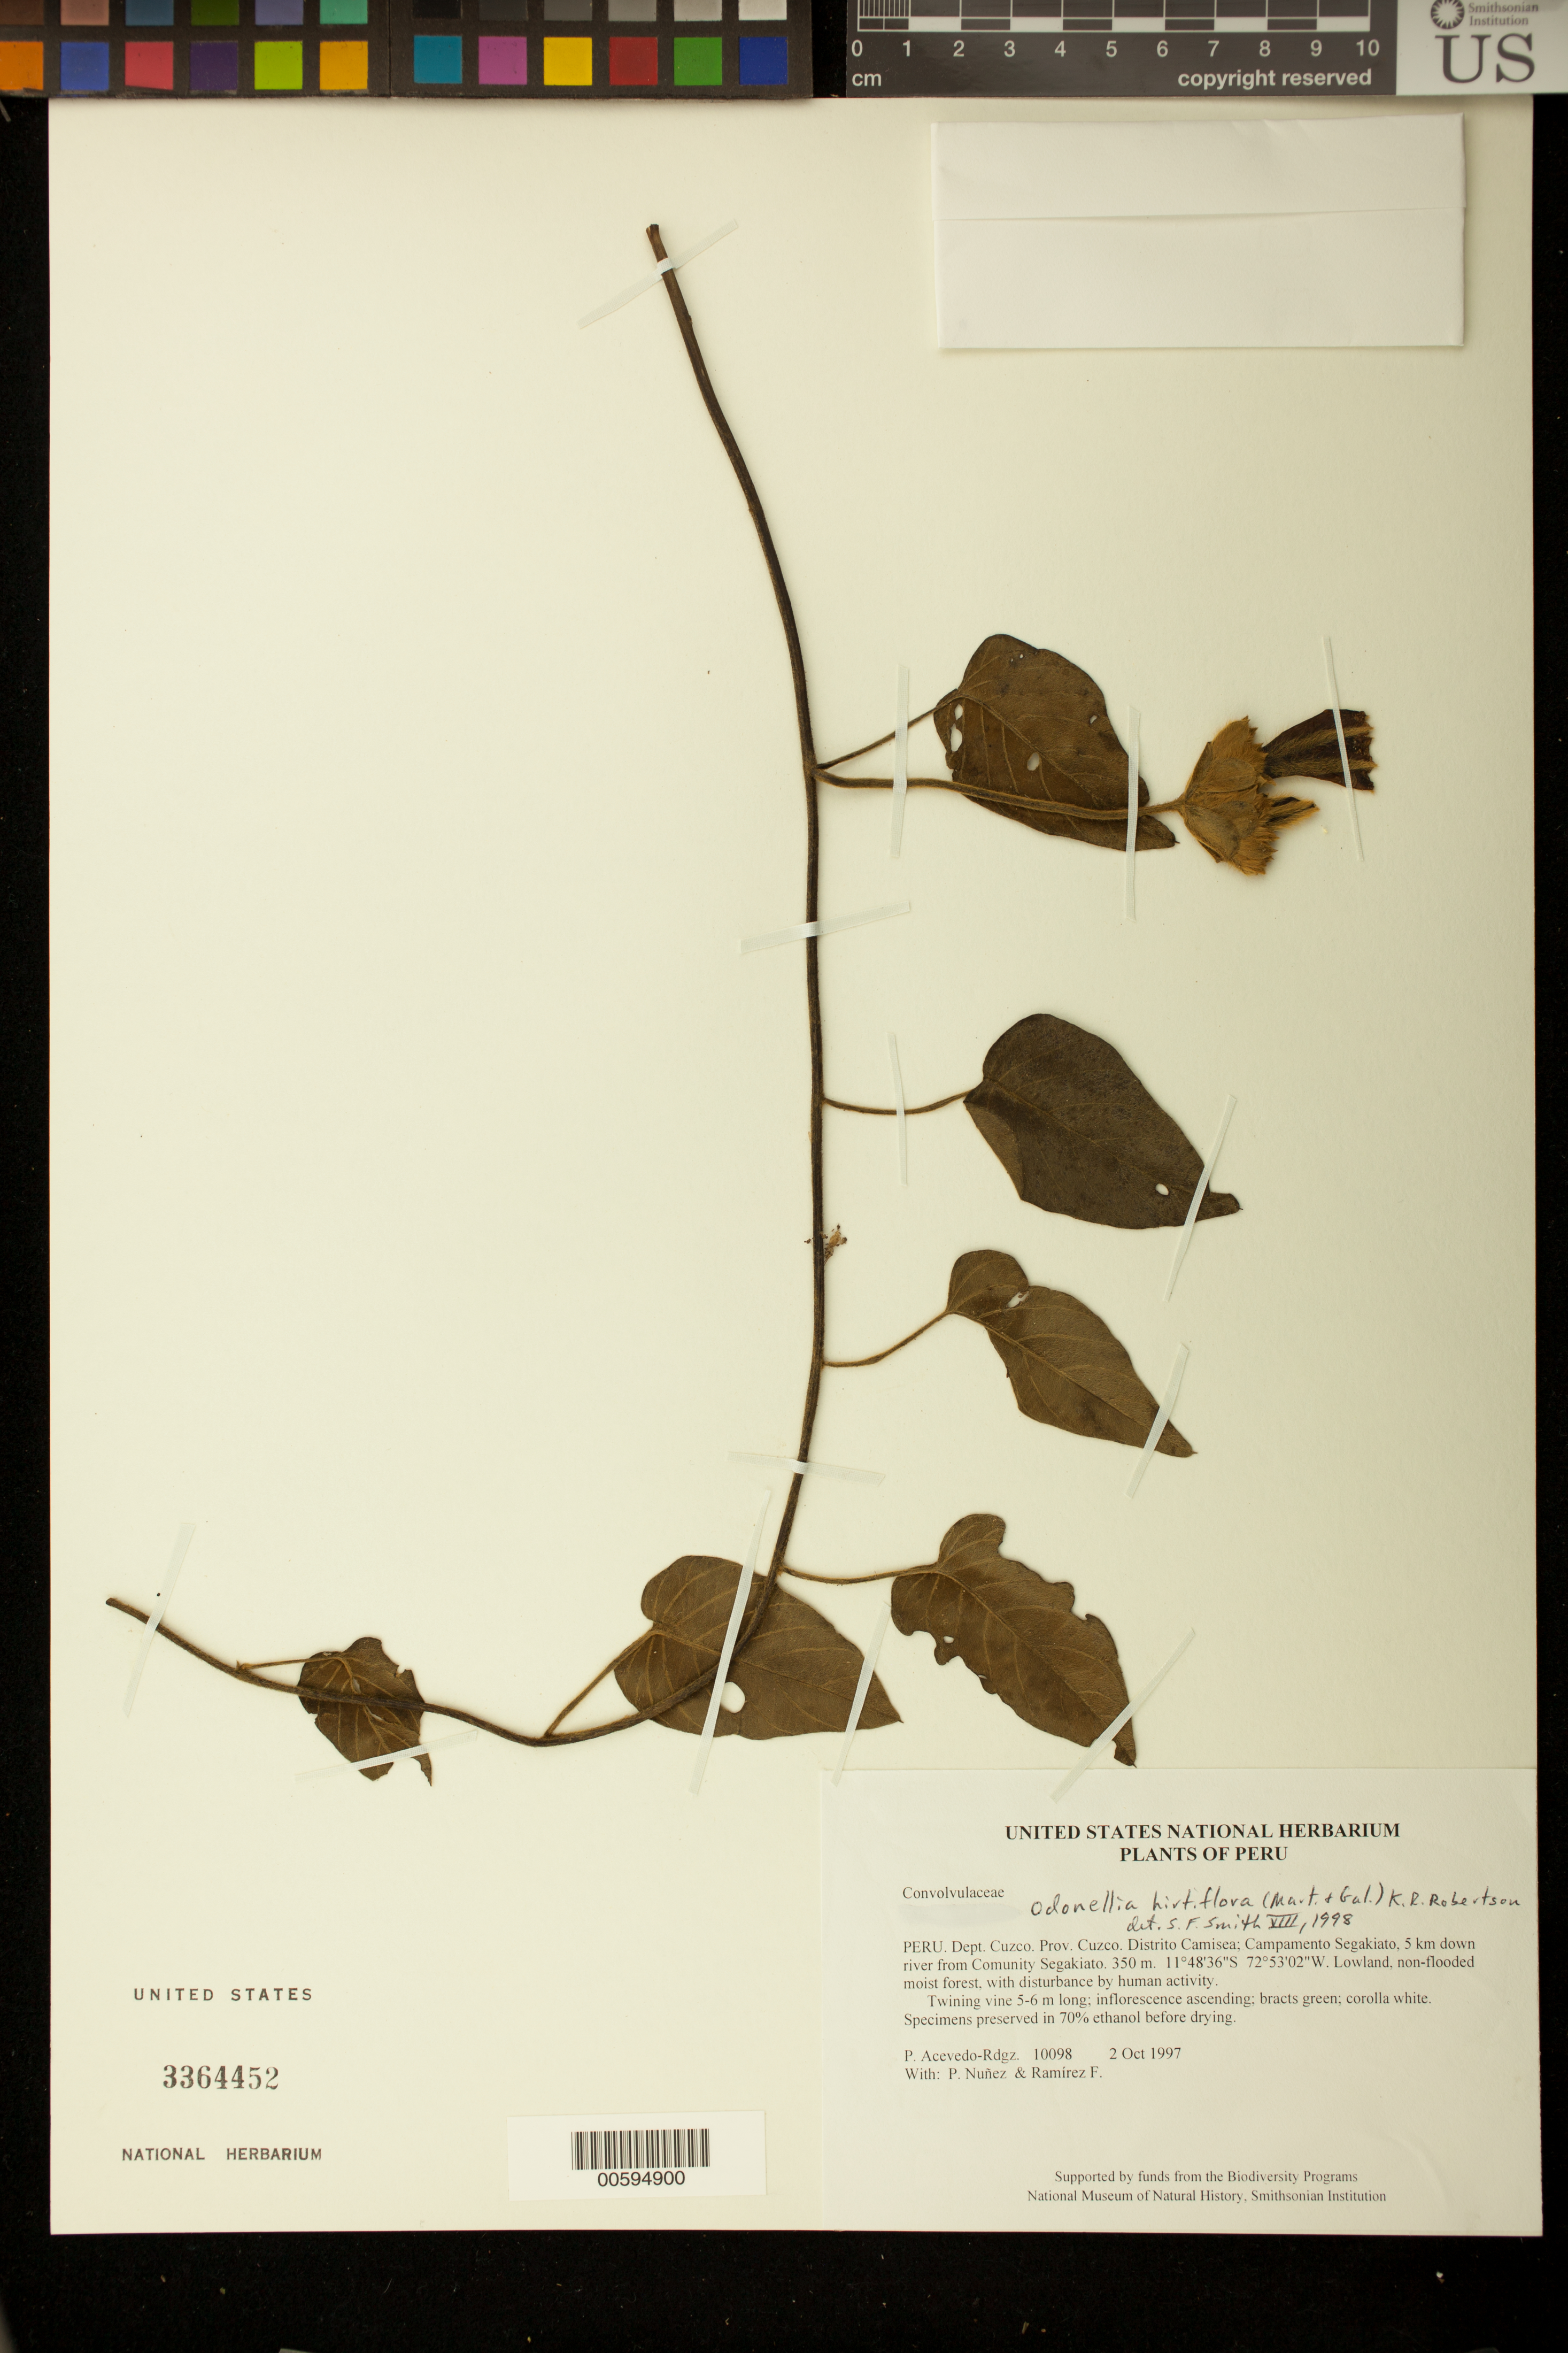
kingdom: Plantae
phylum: Tracheophyta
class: Magnoliopsida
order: Solanales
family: Convolvulaceae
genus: Odonellia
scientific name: Odonellia hirtiflora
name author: (M. Martens & Galeotti) K.R. Robertson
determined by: Smith, Stephen F., (US), NMNH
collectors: P. Acevedo-Rodr., P. Nuñez V. & F. Ramirez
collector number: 10098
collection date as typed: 02 Oct 1997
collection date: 1997-10-02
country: Peru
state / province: Cusco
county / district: Cusco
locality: Distrito Camisea; Campamento Segakiato, 5 km down river from Comunity Segakiato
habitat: Lowland, non-flooded moist forest, with disturbance by human activity.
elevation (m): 350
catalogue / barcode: US 3364452